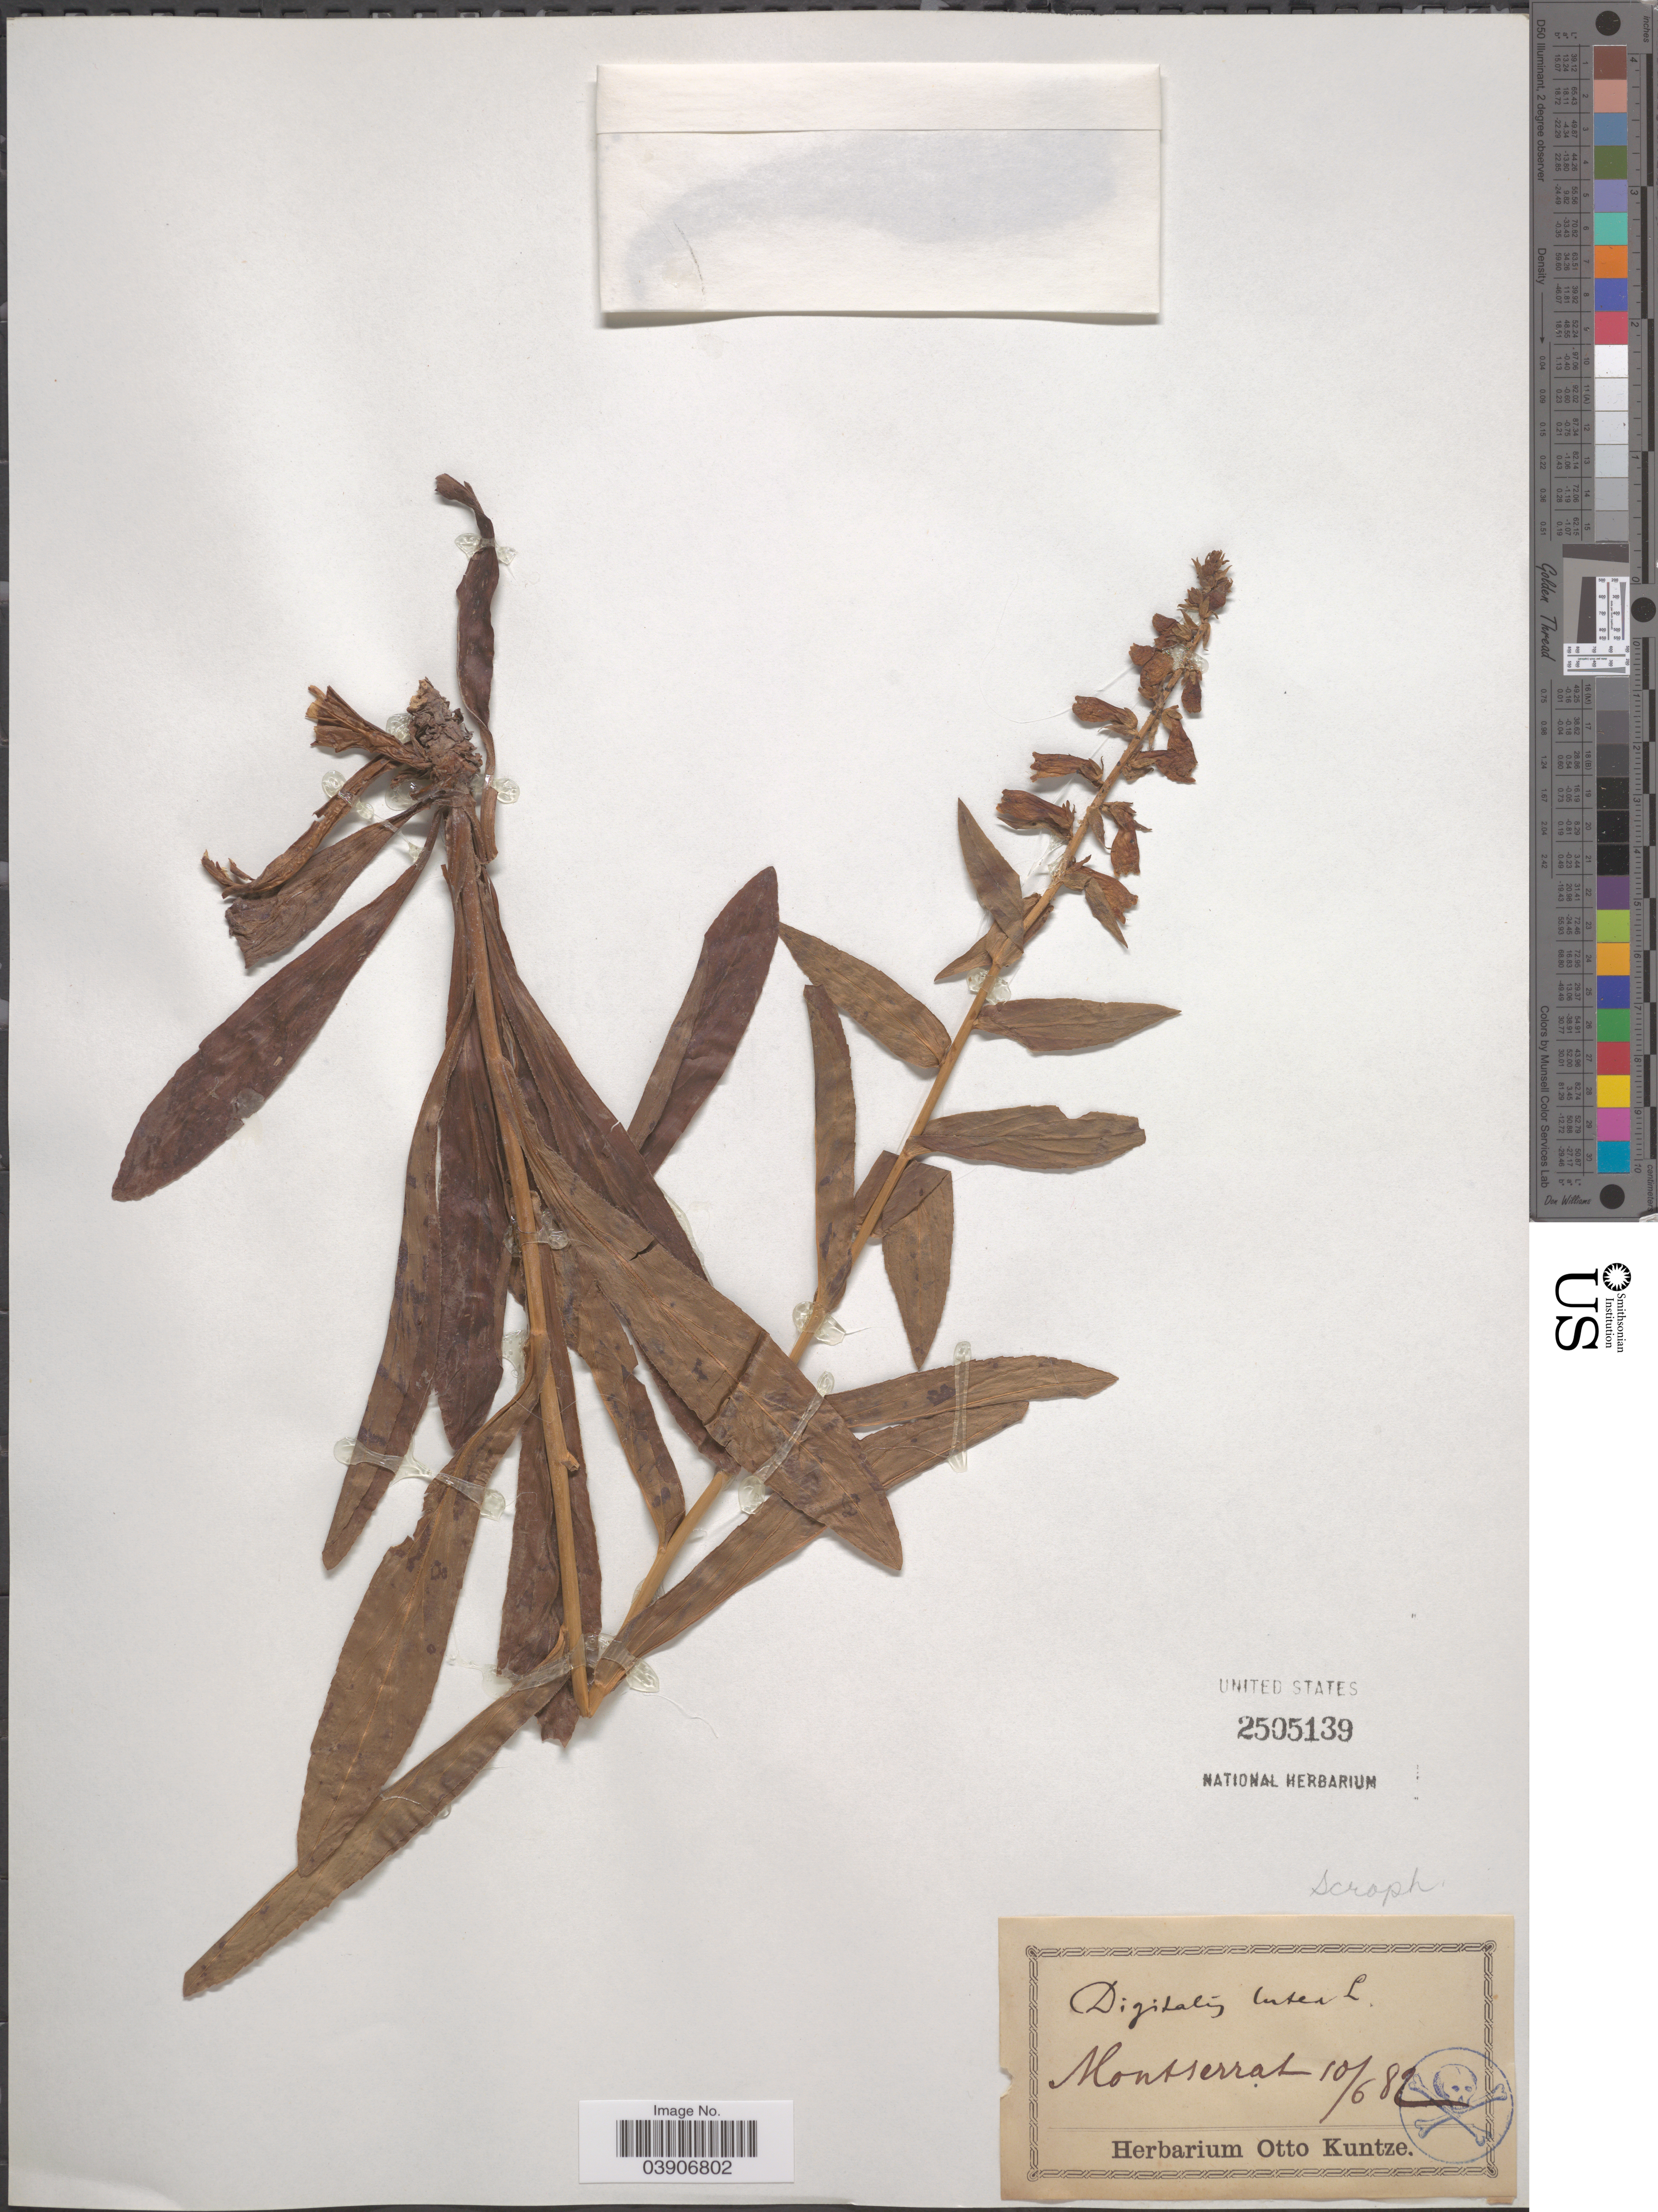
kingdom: Plantae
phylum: Tracheophyta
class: Magnoliopsida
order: Lamiales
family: Plantaginaceae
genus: Digitalis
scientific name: Digitalis lutea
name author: L.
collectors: ex herb. Otto Kuntze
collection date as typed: Transcribed d/m/y: 10/6/82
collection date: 1882-06-10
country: Spain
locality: Montserrat.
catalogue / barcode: US 2505139